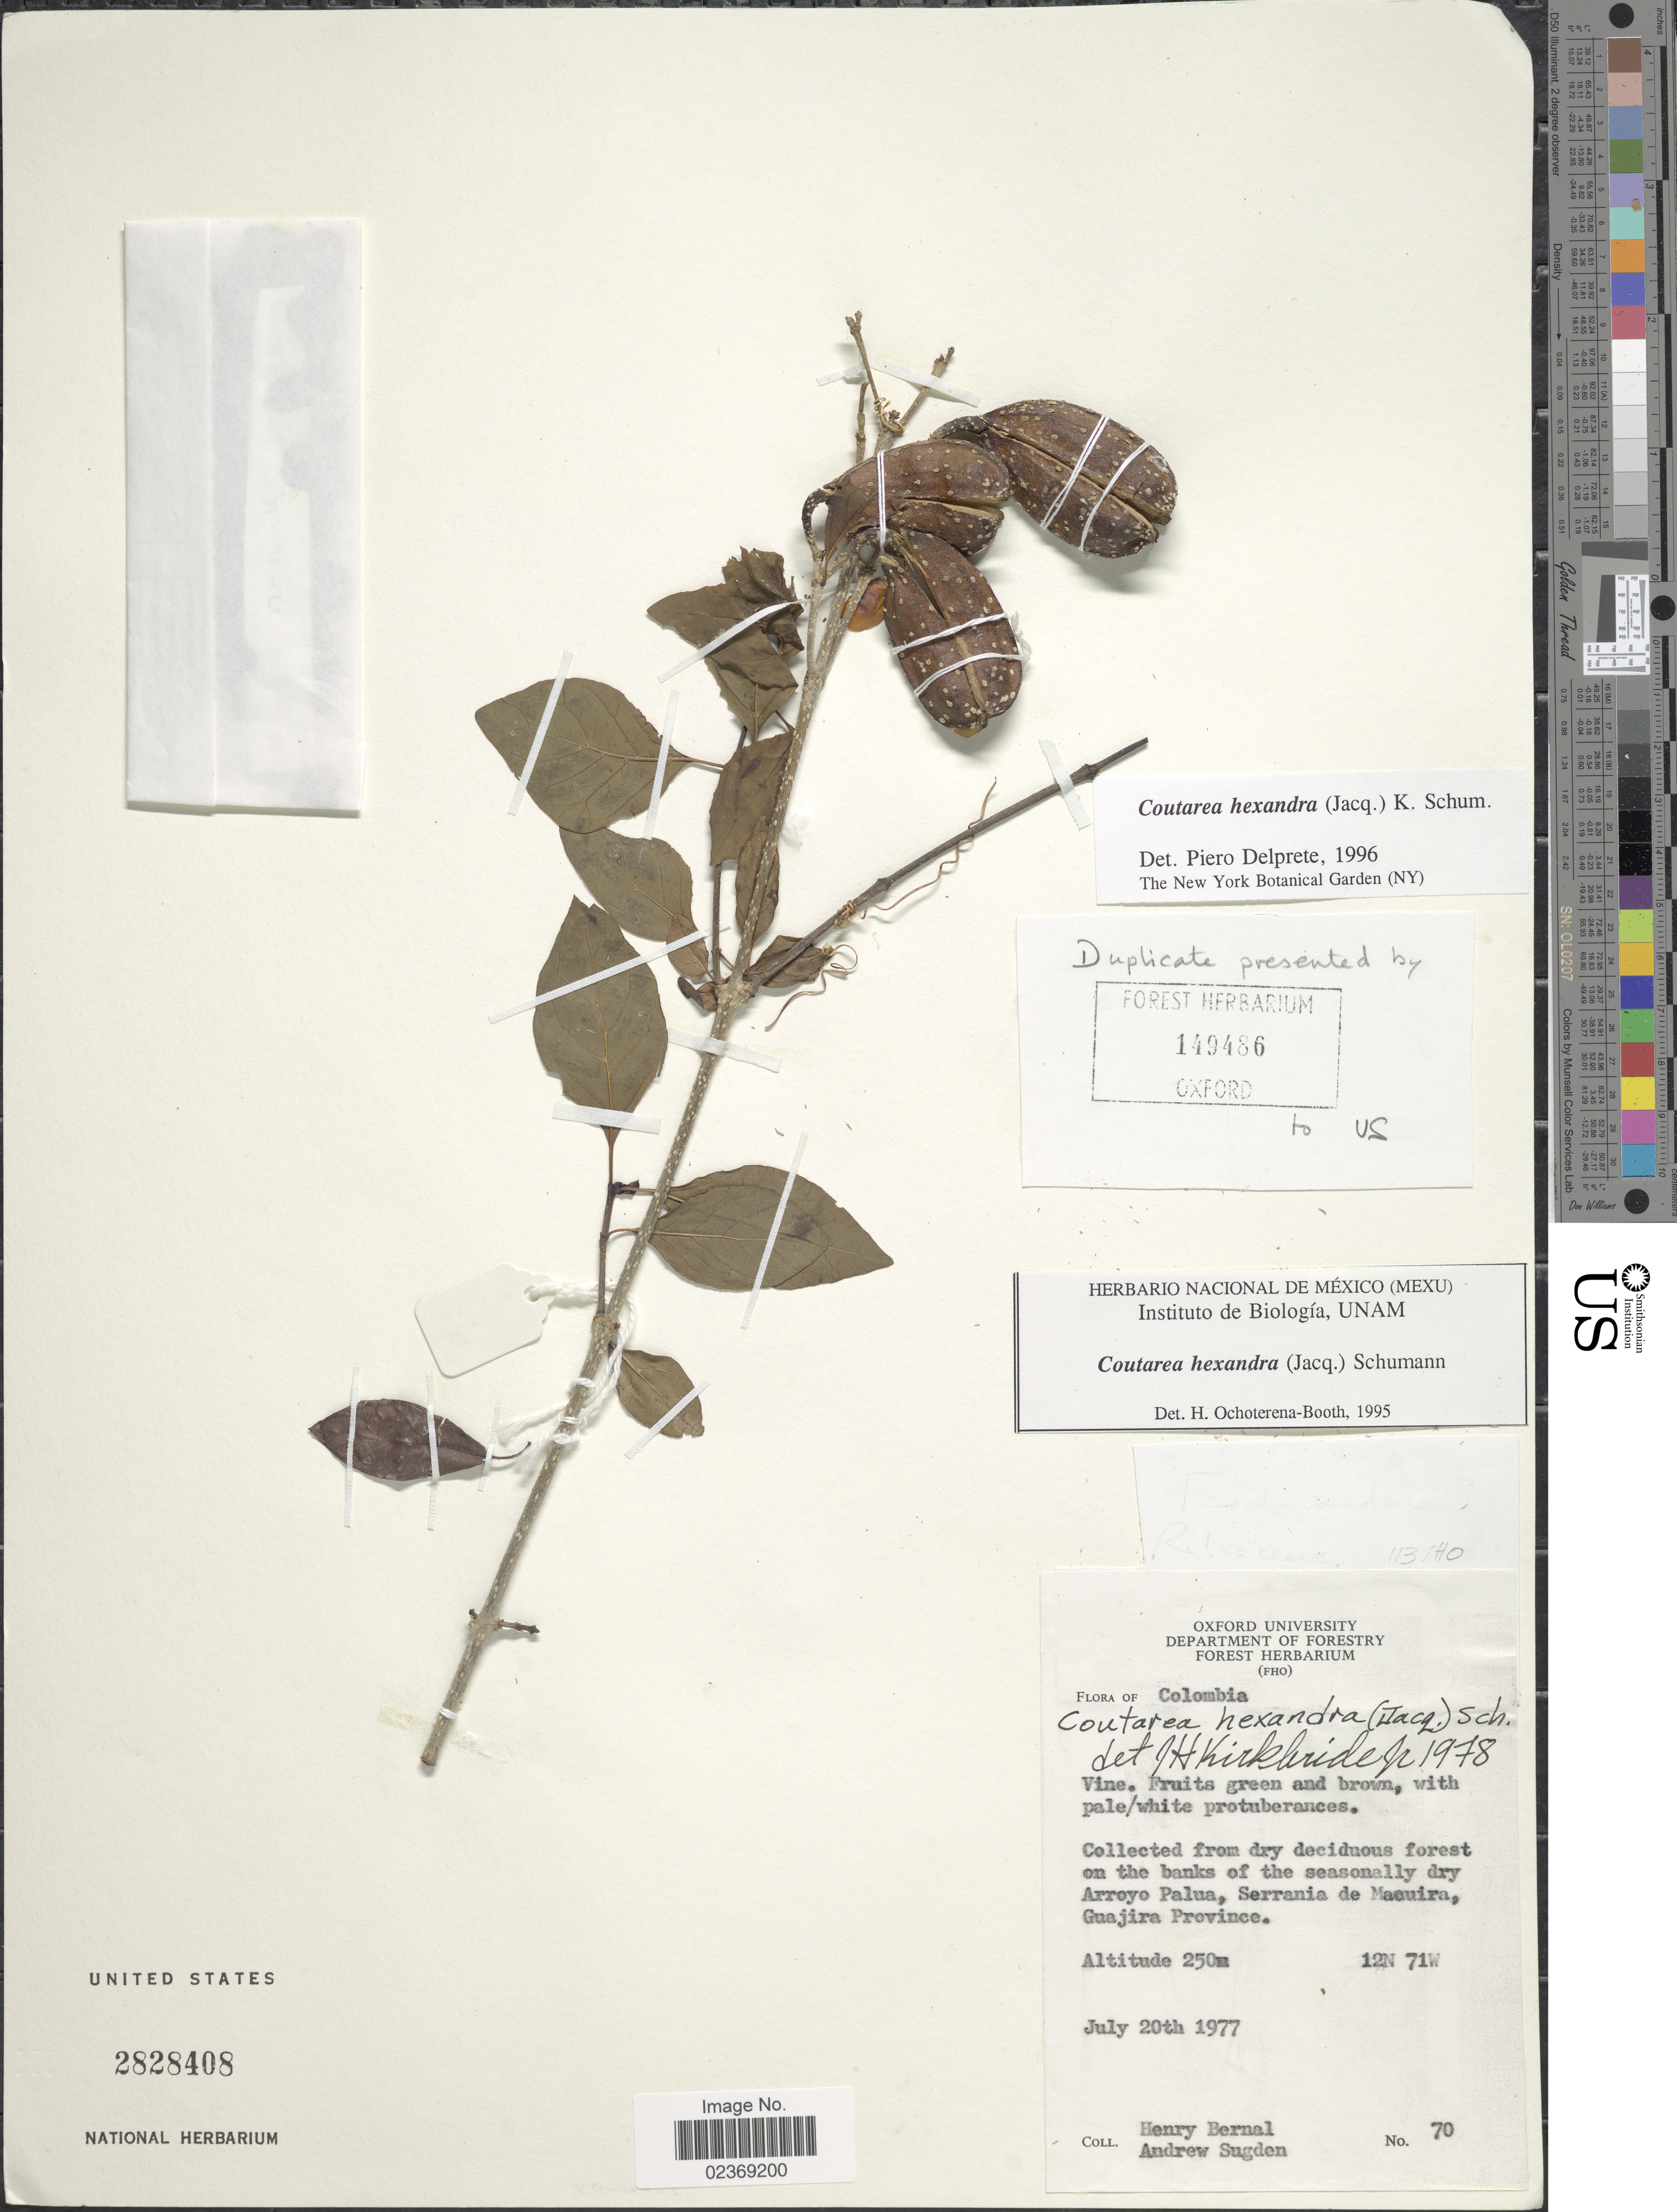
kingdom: Plantae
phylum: Tracheophyta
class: Magnoliopsida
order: Gentianales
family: Rubiaceae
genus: Coutarea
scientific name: Coutarea hexandra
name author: (Jacq.) K. Schum.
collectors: H. Y. Bernal & A. Sugden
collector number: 70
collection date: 1977-07-20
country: Colombia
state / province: La Guajira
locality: Arroyo Palua, Serrania de Macuira, Guajira Province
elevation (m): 250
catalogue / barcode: US 2828408